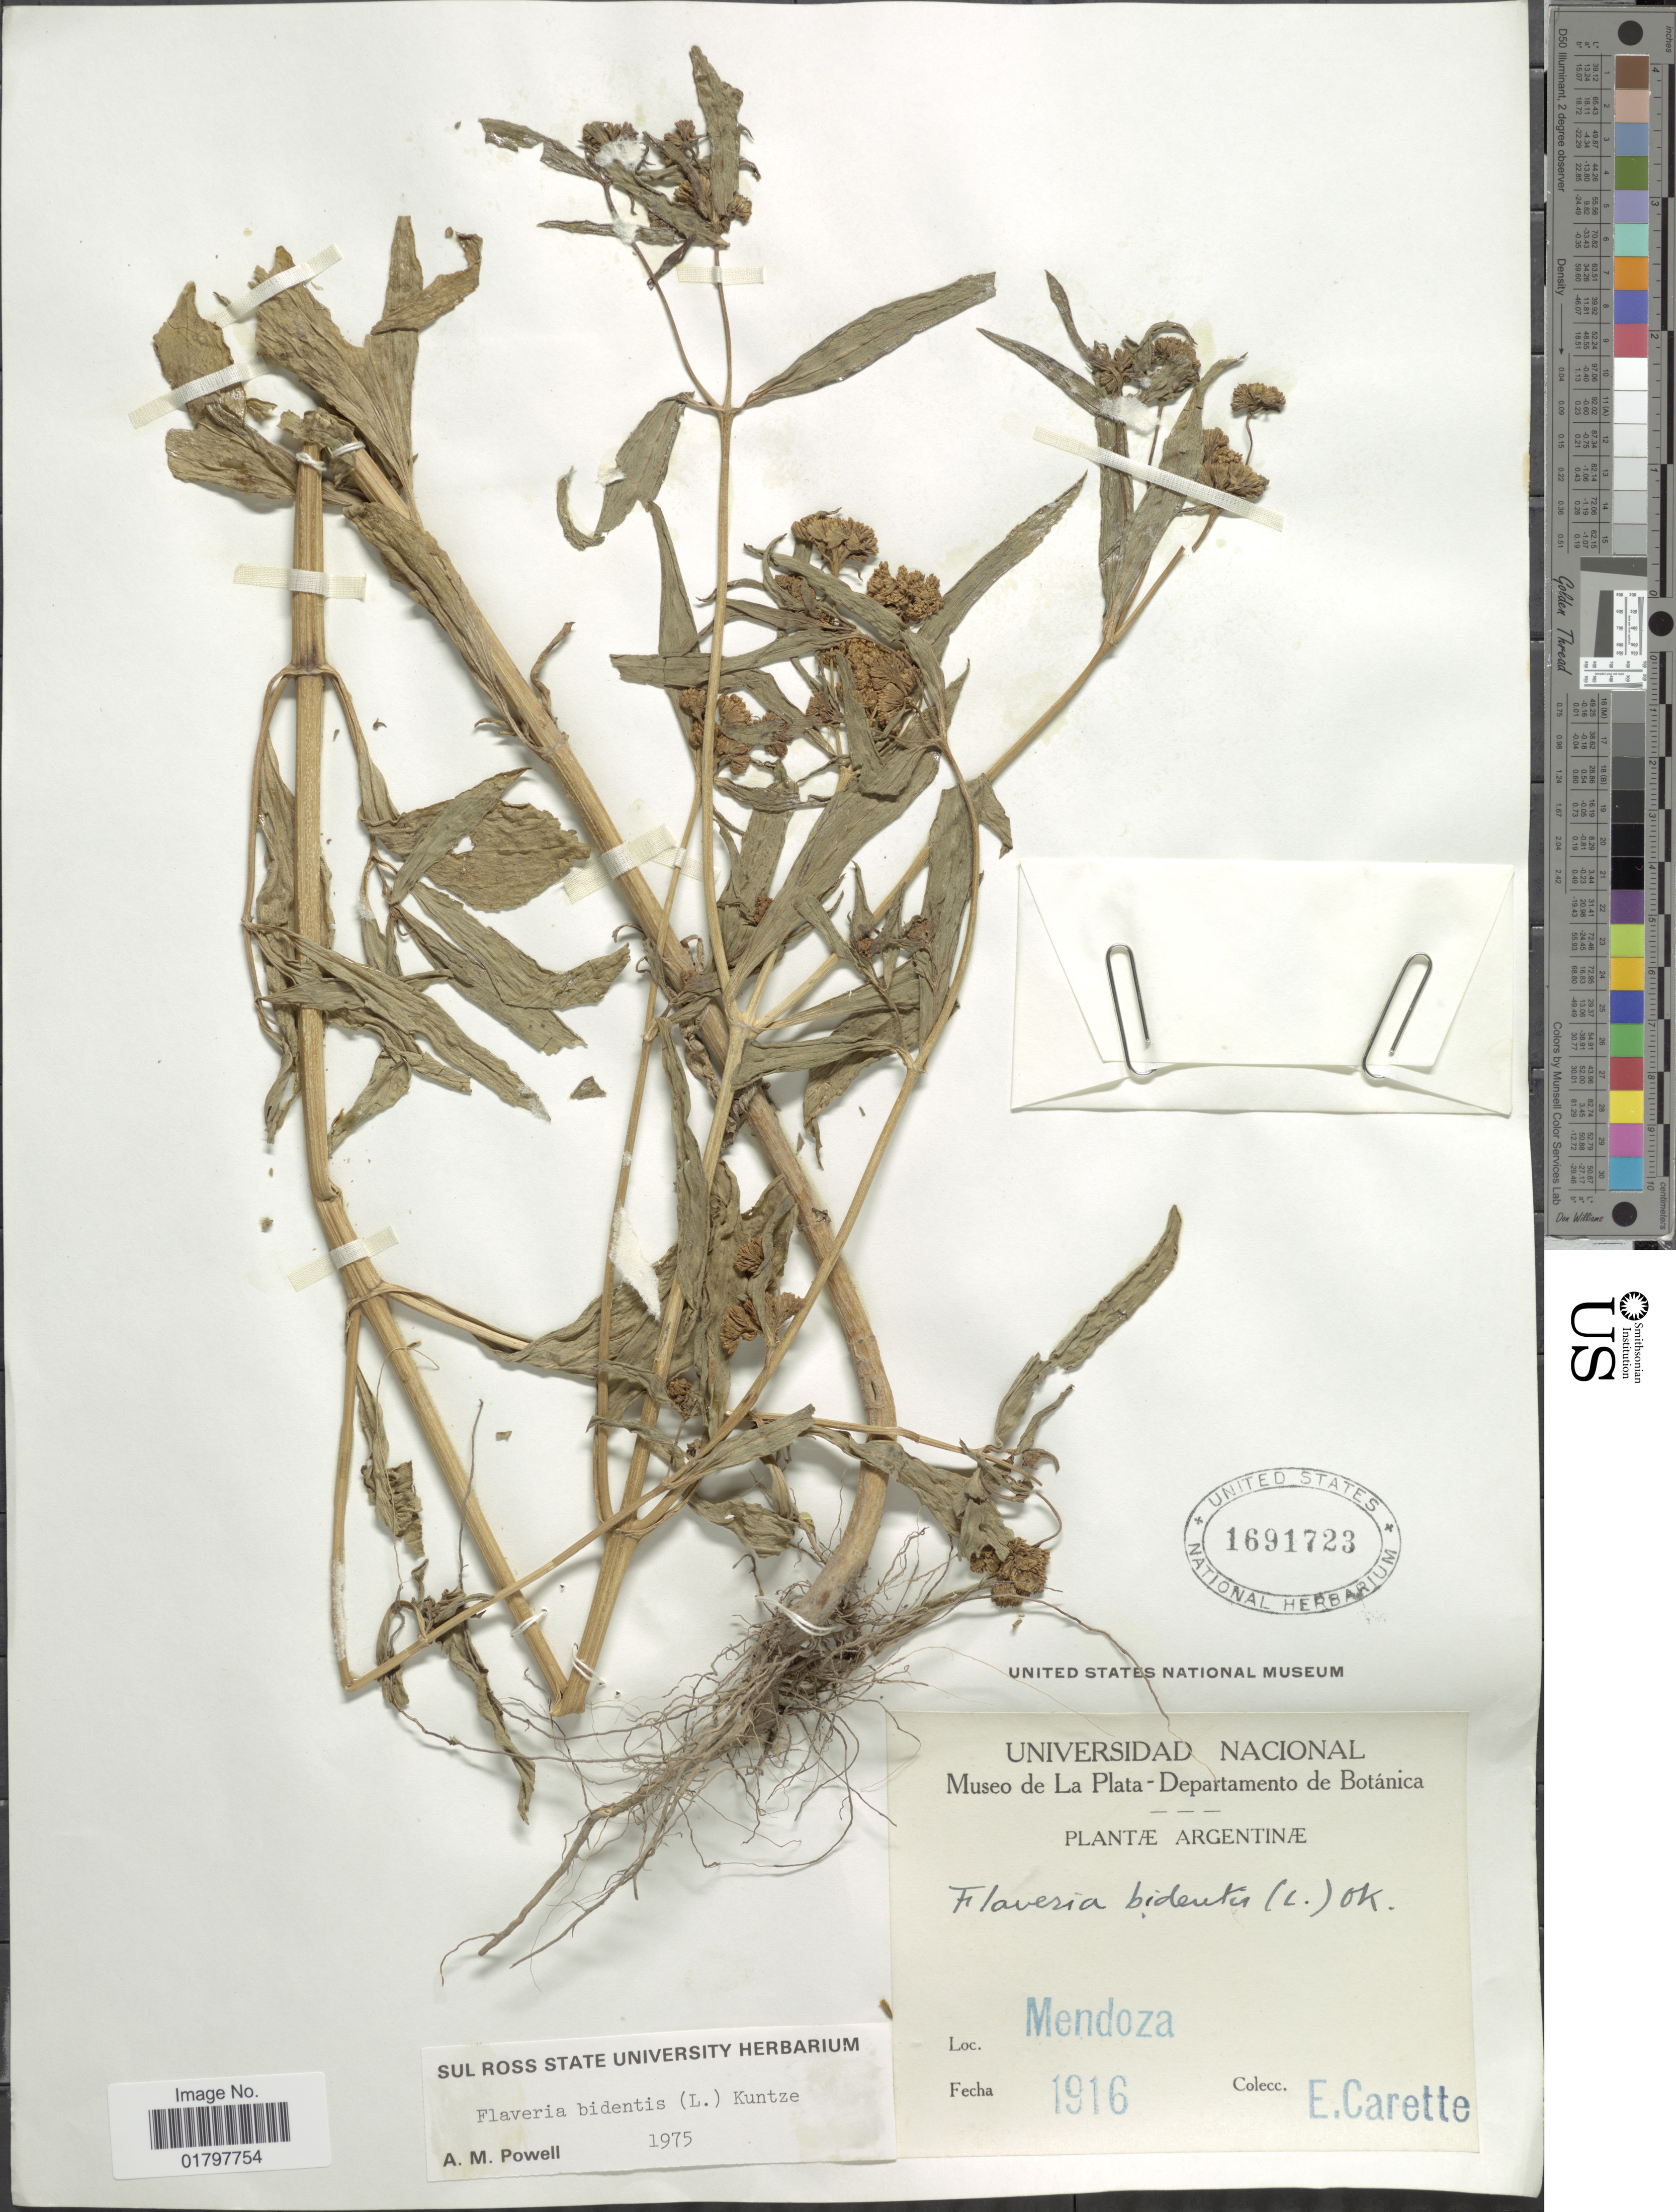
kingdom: Plantae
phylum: Tracheophyta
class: Magnoliopsida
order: Asterales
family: Asteraceae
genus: Flaveria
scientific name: Flaveria bidentis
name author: (L.) Kuntze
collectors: E. Carette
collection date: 1916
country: Argentina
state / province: Mendoza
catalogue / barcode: US 1691723